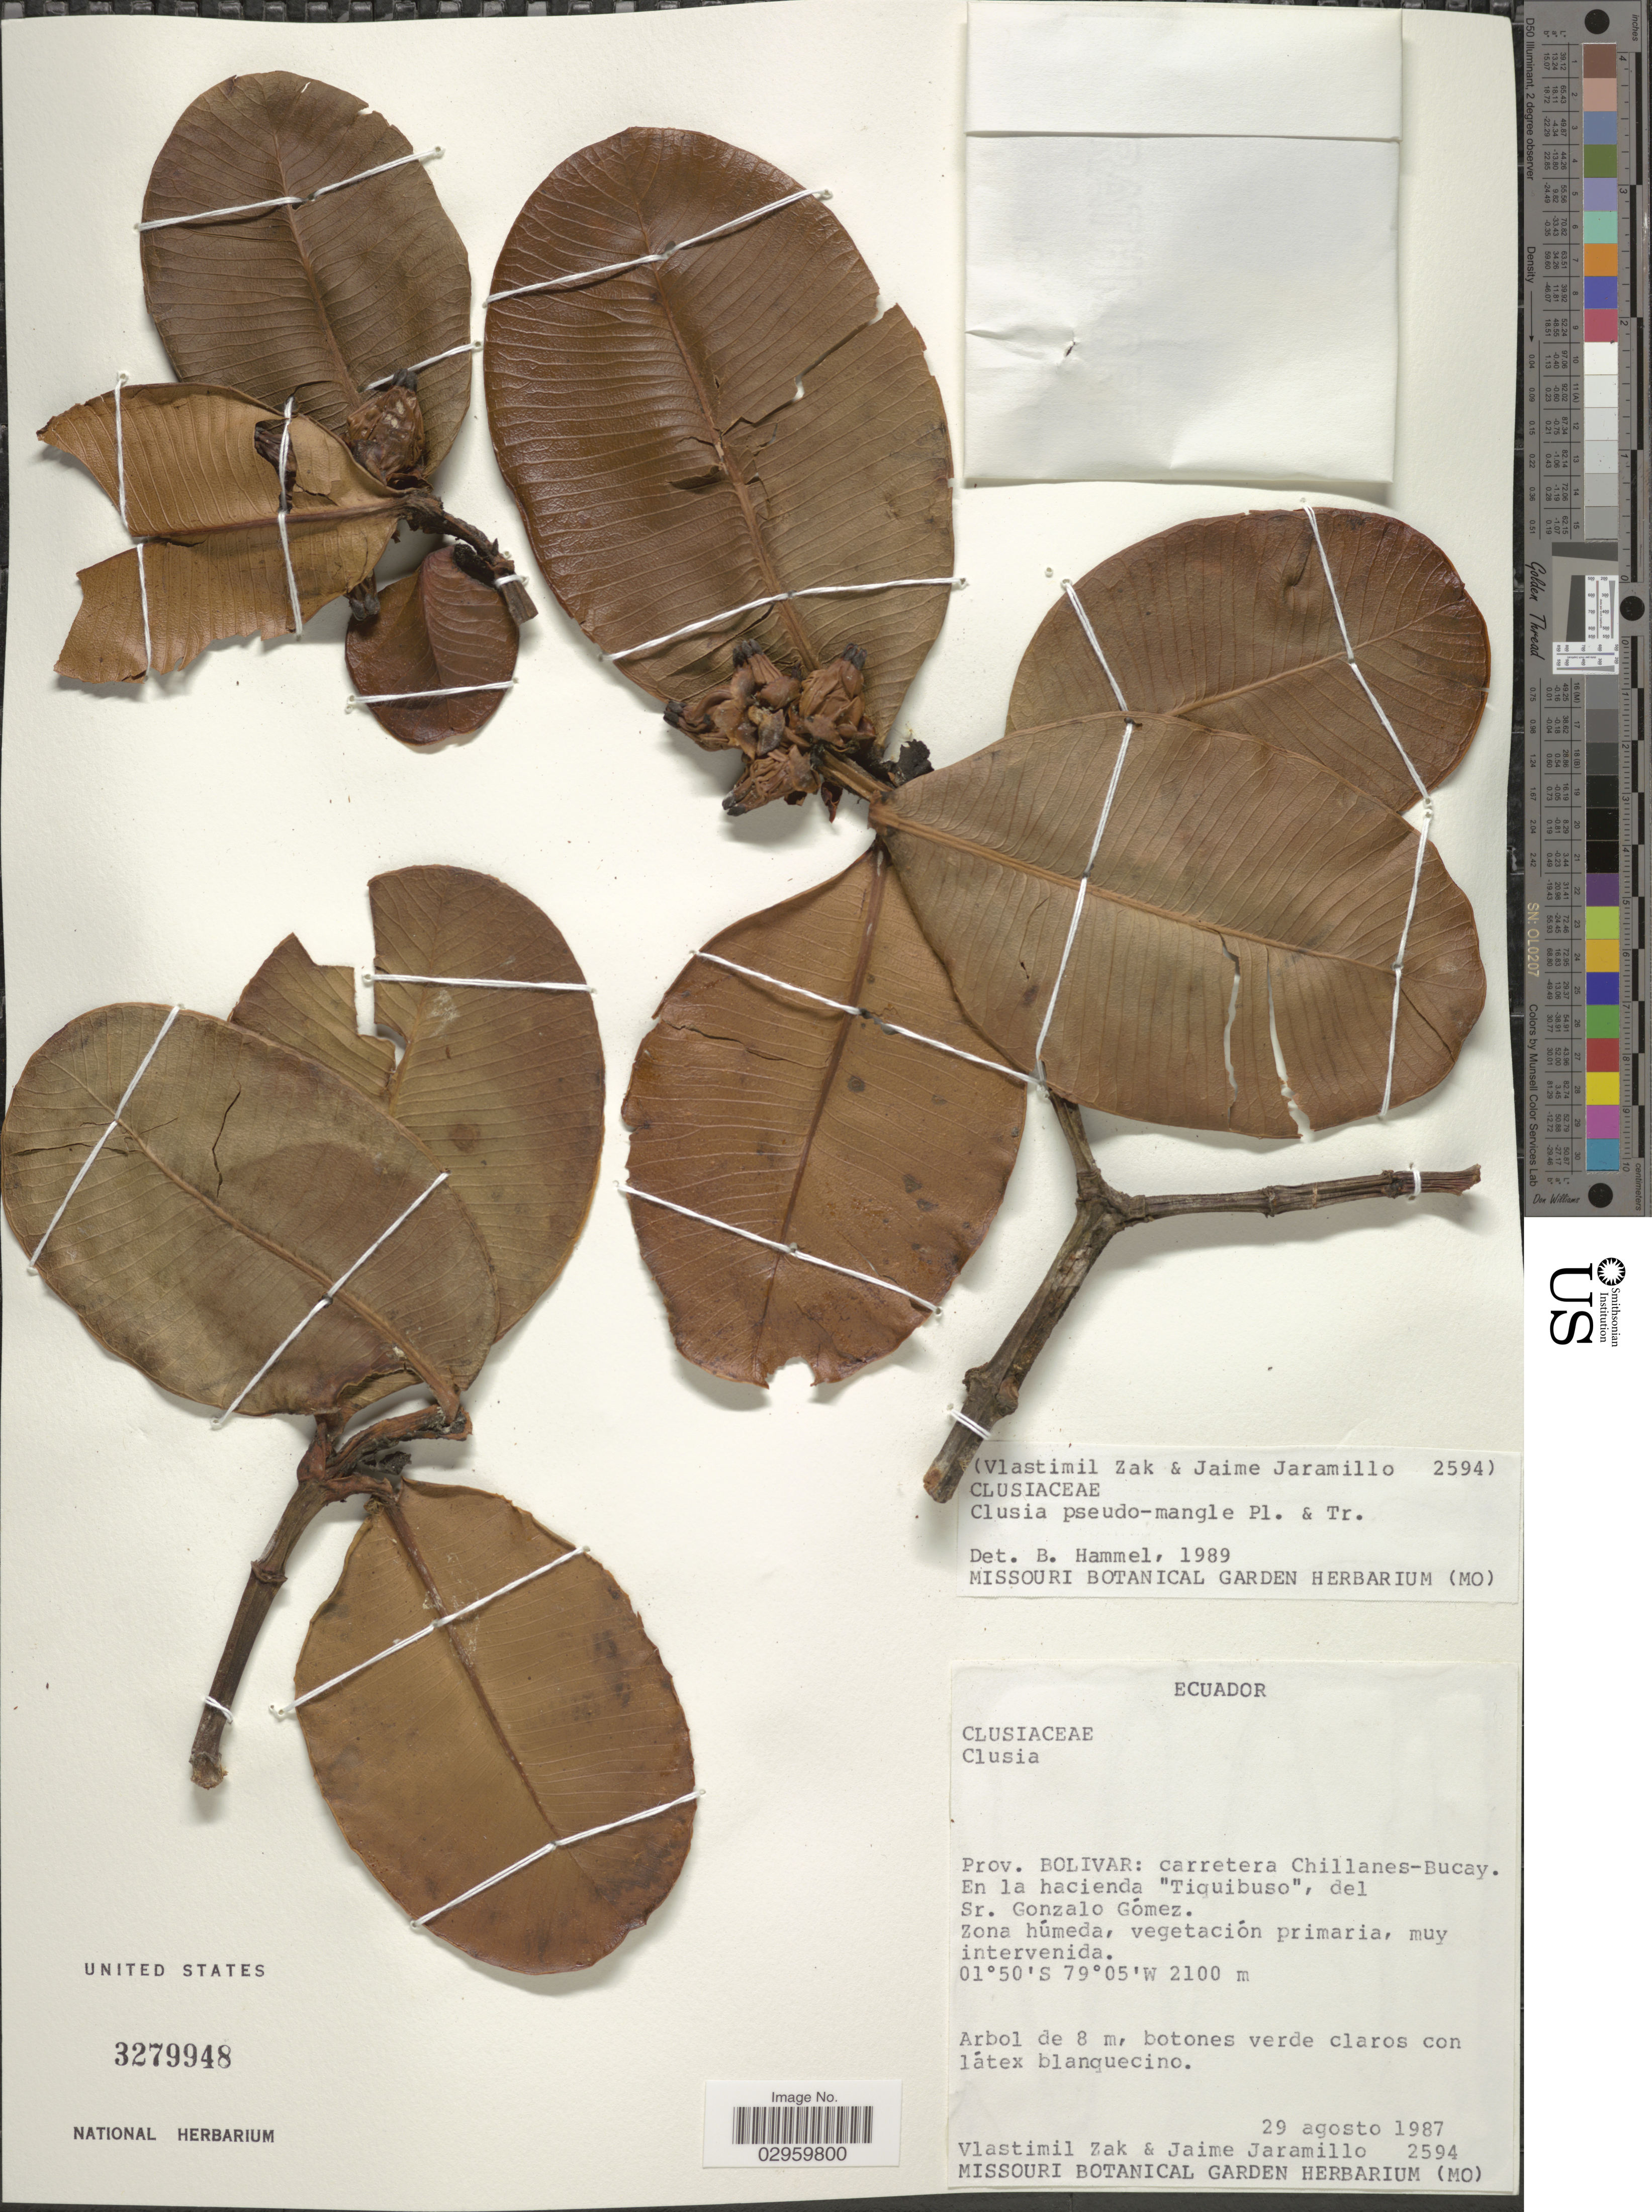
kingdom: Plantae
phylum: Tracheophyta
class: Magnoliopsida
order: Malpighiales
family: Clusiaceae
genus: Clusia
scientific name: Clusia pseudomangle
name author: Planch. & Triana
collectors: V. Zak & J. Jaramillo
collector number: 2594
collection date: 1987-08-29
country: Ecuador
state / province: Bolívar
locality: Carretera Chillanes-Bucay. En la hacienda "Tiquibuso", del Sr. Gonzalo Gómez.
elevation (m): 2100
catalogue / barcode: US 3279948